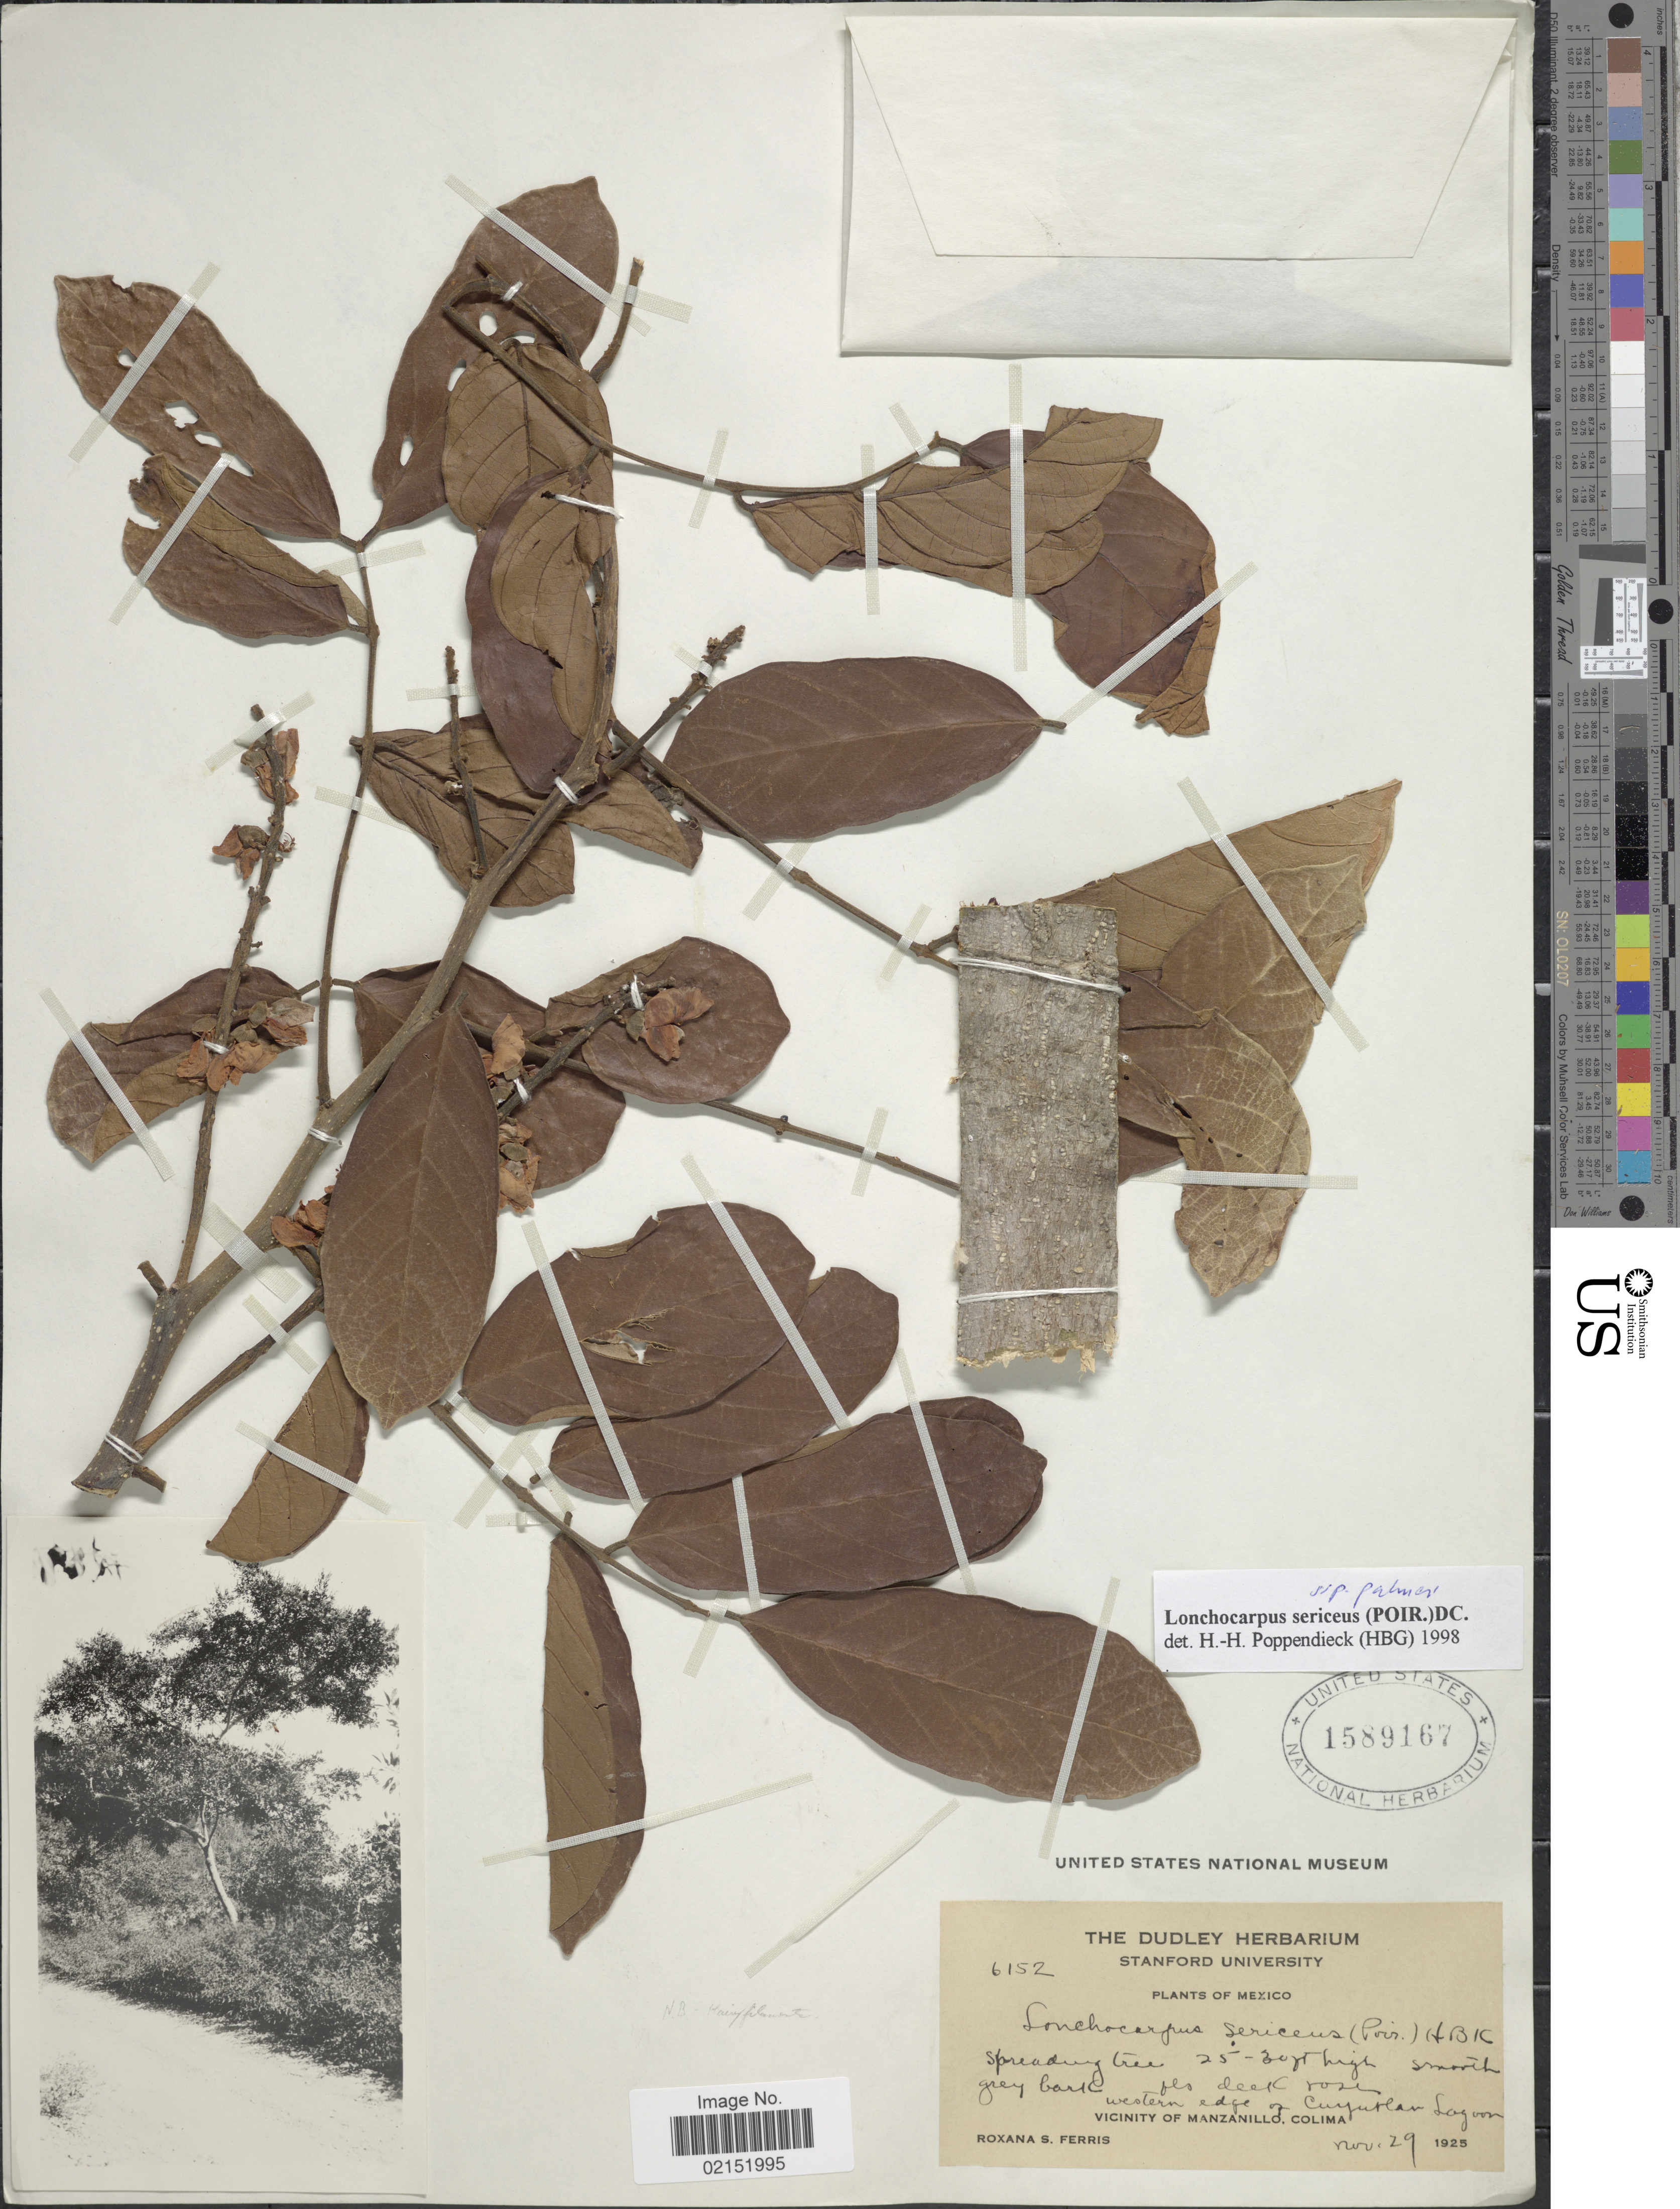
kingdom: Plantae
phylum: Tracheophyta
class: Magnoliopsida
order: Fabales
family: Fabaceae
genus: Lonchocarpus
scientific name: Lonchocarpus sericeus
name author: (Poir.) Kunth ex DC.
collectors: R. S. Ferris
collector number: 6152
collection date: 1925-11-29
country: Mexico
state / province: Colima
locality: Western edge of Cuyutlan Lagoon, Vicinity of Manzanillo, Colima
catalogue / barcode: US 1589167